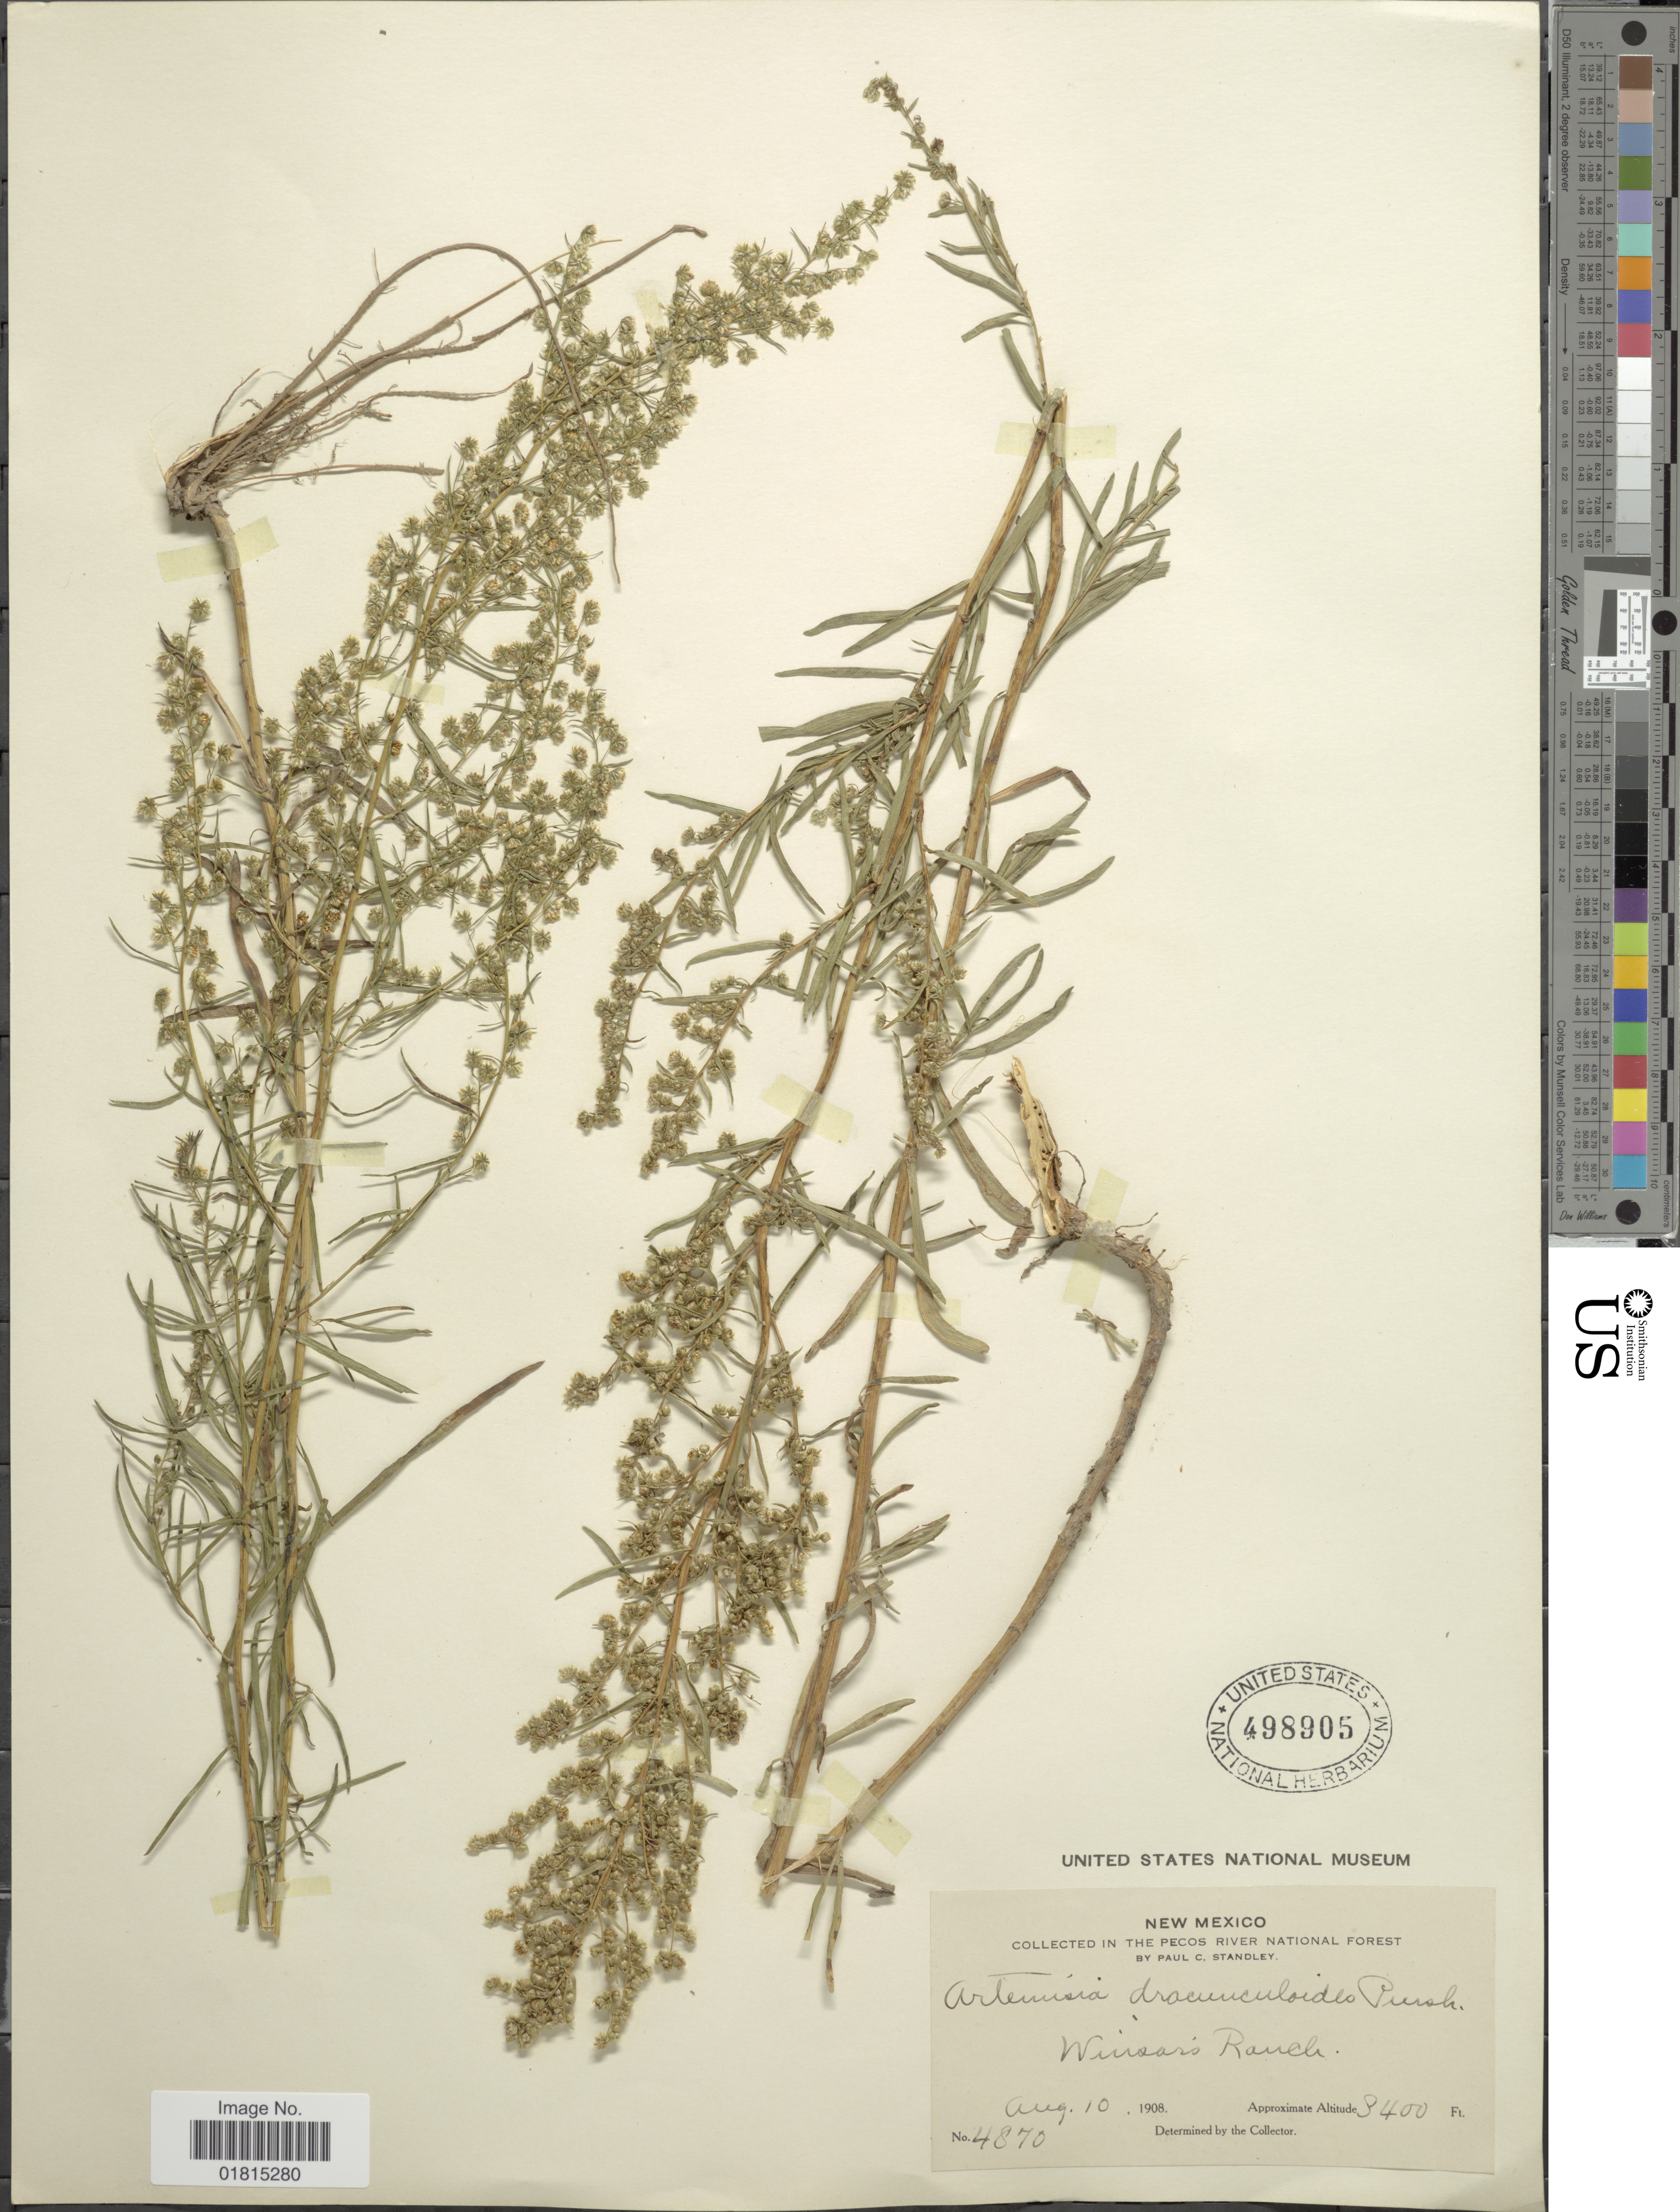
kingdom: Plantae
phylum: Tracheophyta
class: Magnoliopsida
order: Asterales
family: Asteraceae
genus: Artemisia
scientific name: Artemisia dracunculoides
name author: Pursh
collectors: P. C. Standley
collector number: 4870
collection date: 1908-08-10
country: United States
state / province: New Mexico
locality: Winsor's Ranch, Pecos River National Forest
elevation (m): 2560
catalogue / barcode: US 498905